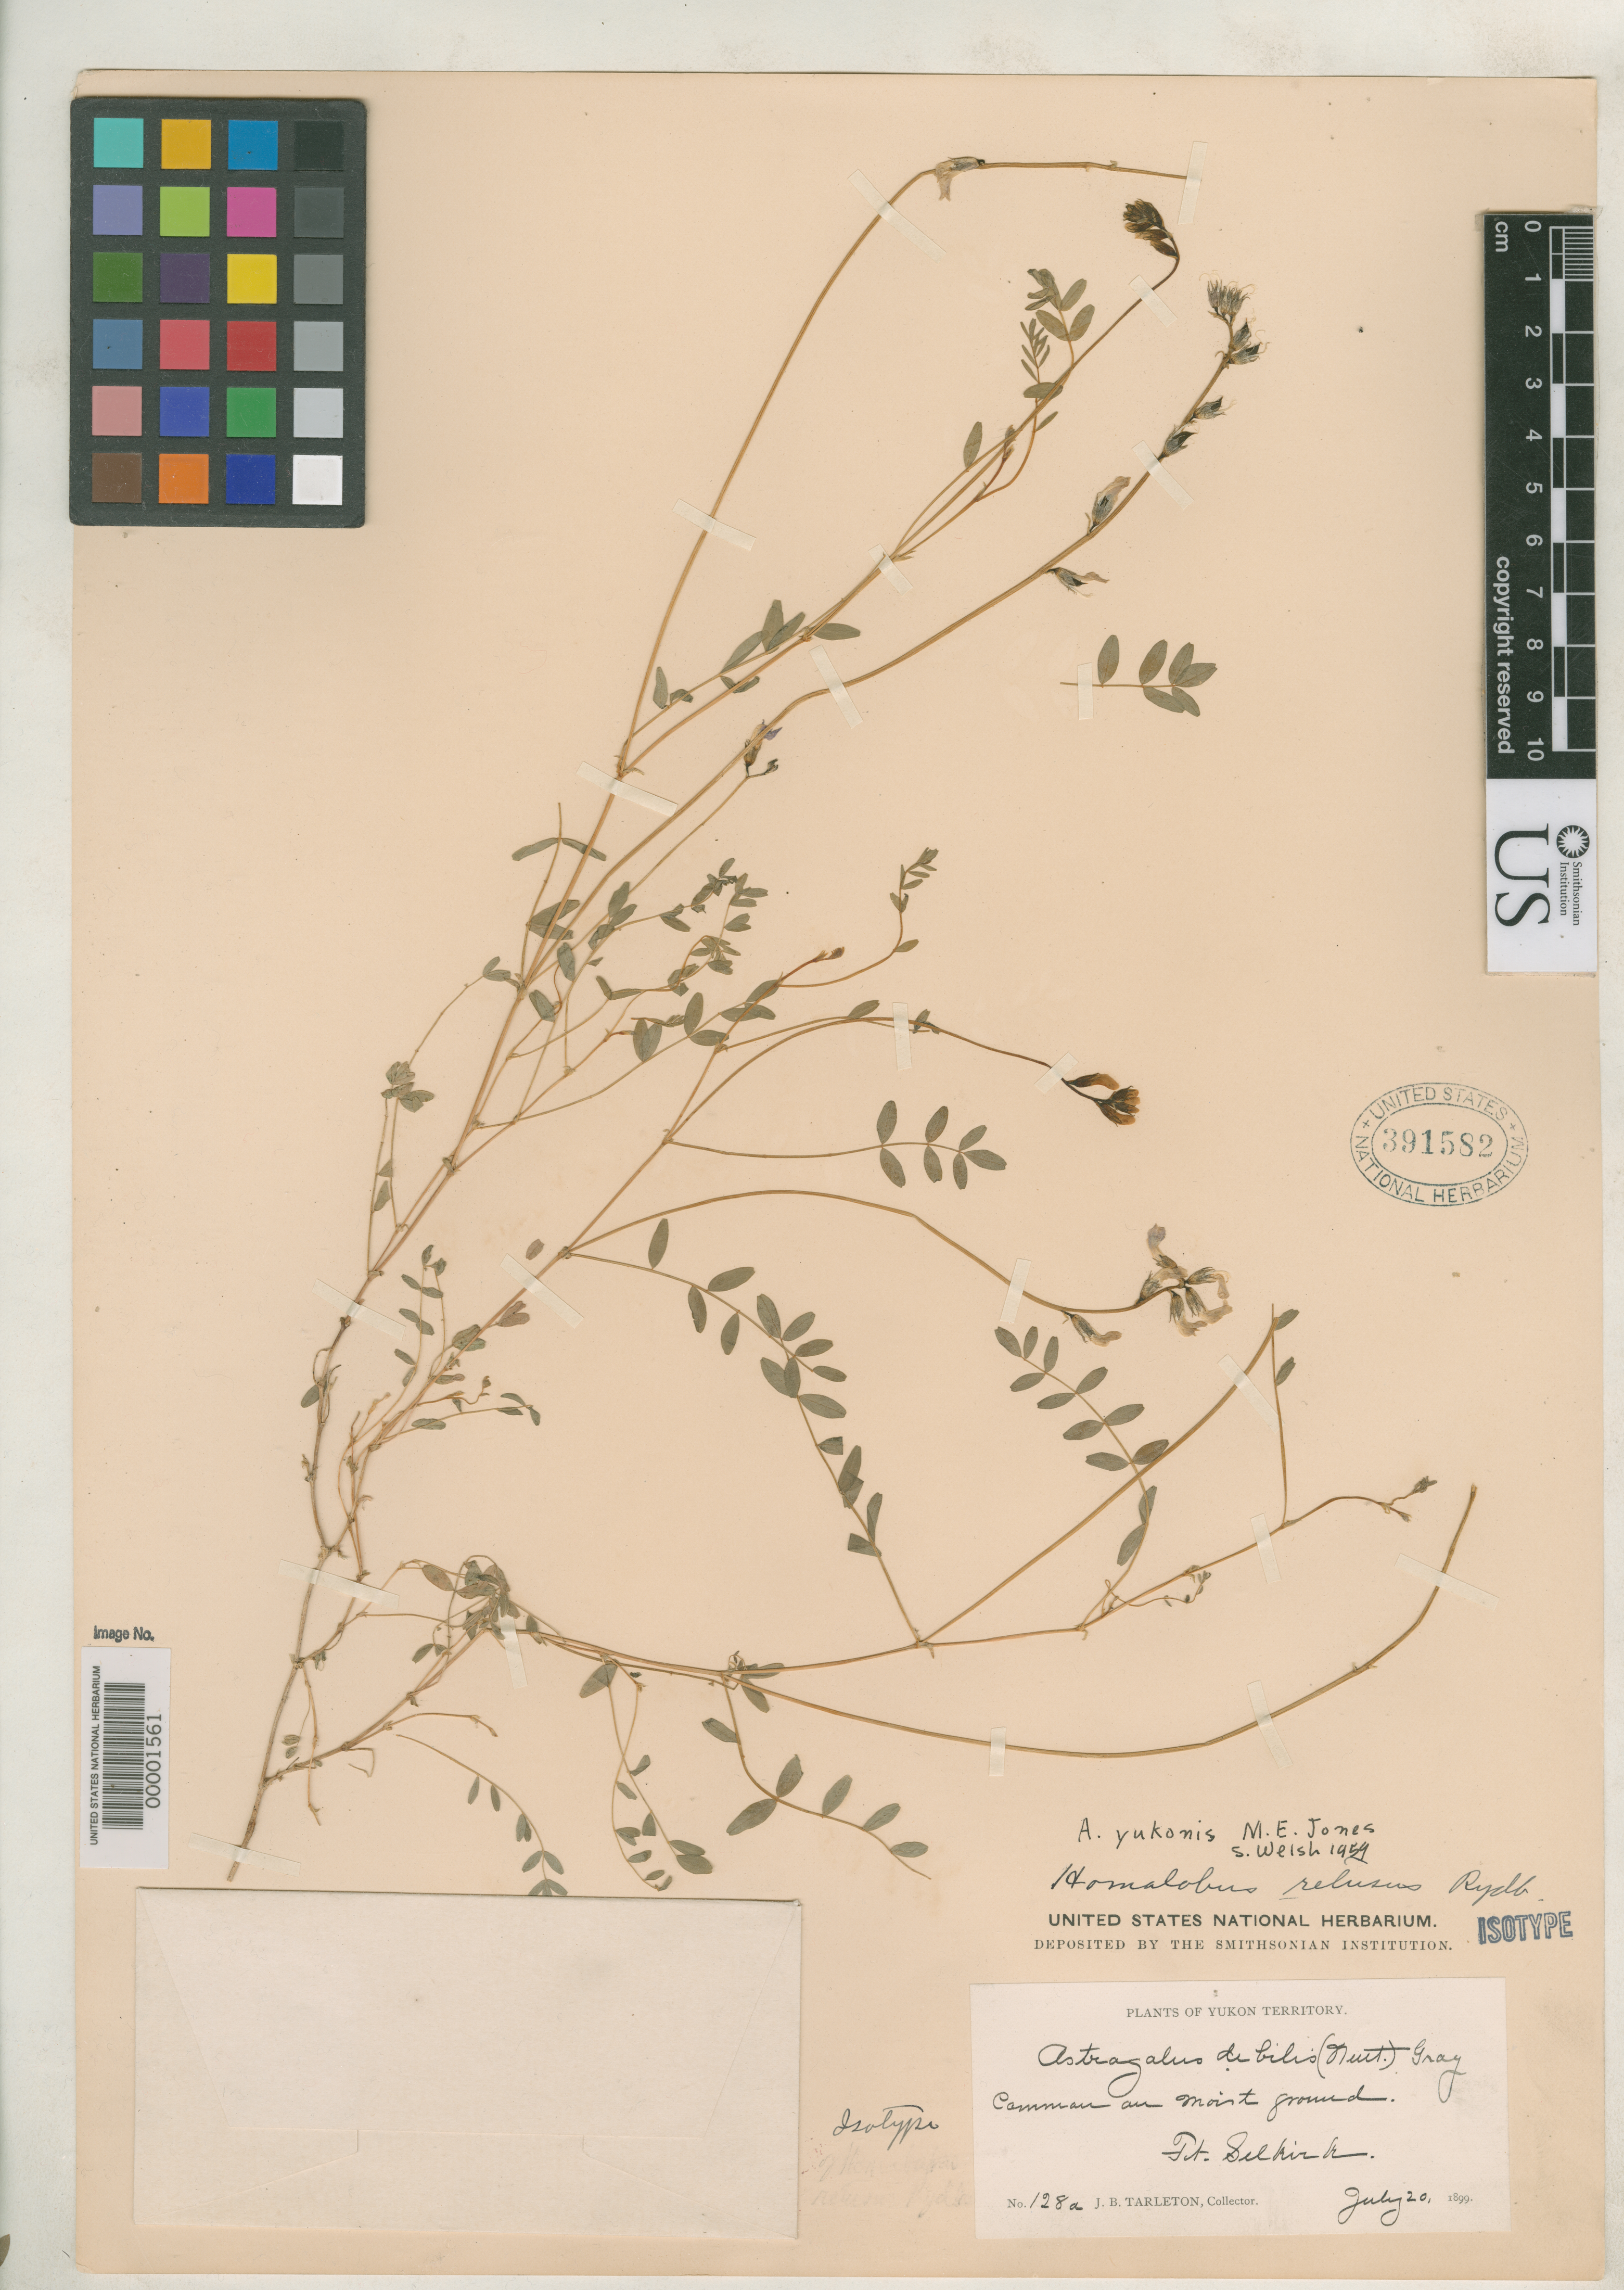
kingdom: Plantae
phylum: Tracheophyta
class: Magnoliopsida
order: Fabales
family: Fabaceae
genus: Homalobus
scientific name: Homalobus retusus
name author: Rydb.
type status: Syntype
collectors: J. Tarleton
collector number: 128 a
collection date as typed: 20 Jul 1899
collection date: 1899-07-20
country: Canada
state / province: Yukon Territory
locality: Fort Selkirk.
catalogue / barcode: US 391582